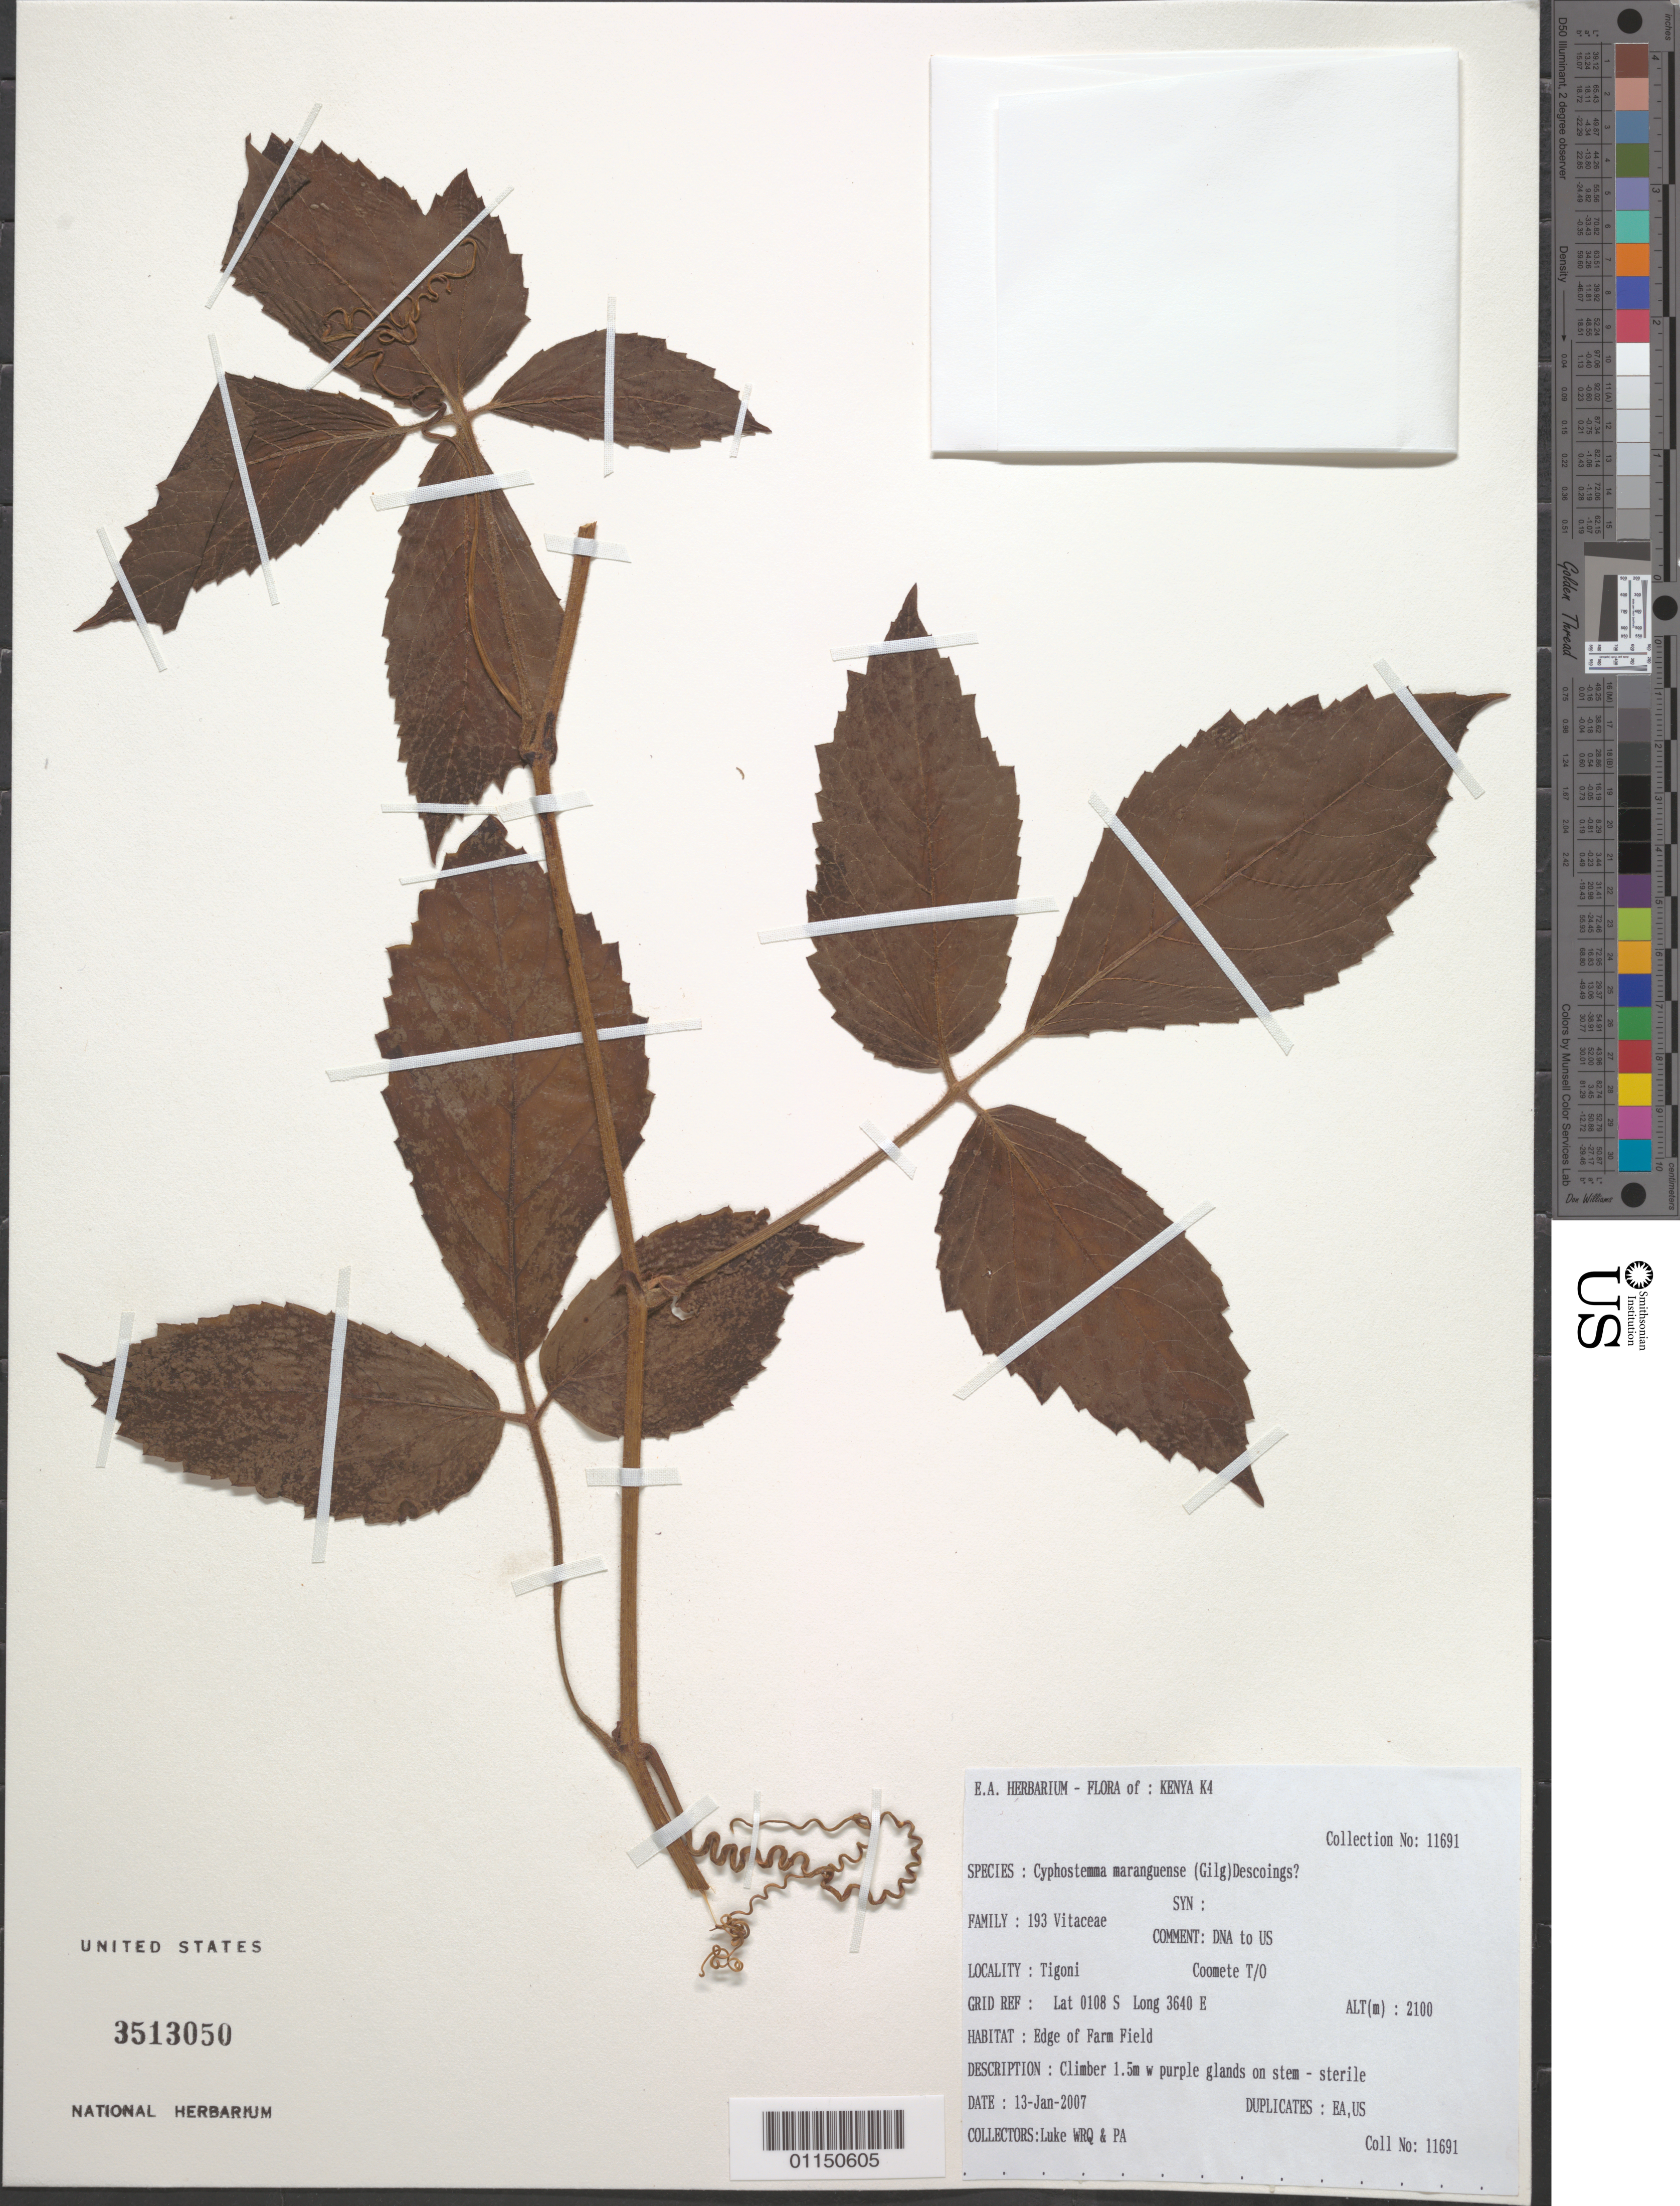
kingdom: Plantae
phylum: Tracheophyta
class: Magnoliopsida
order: Vitales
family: Vitaceae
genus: Cyphostemma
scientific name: Cyphostemma maranguense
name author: (Gilg) Desc.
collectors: Q. Luke & P. Luke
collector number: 11691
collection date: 2007-01-13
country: Kenya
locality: Tigoni. Coomete T/O.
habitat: Edge of Farm Field. Climber.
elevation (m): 2100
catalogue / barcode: US 3513050